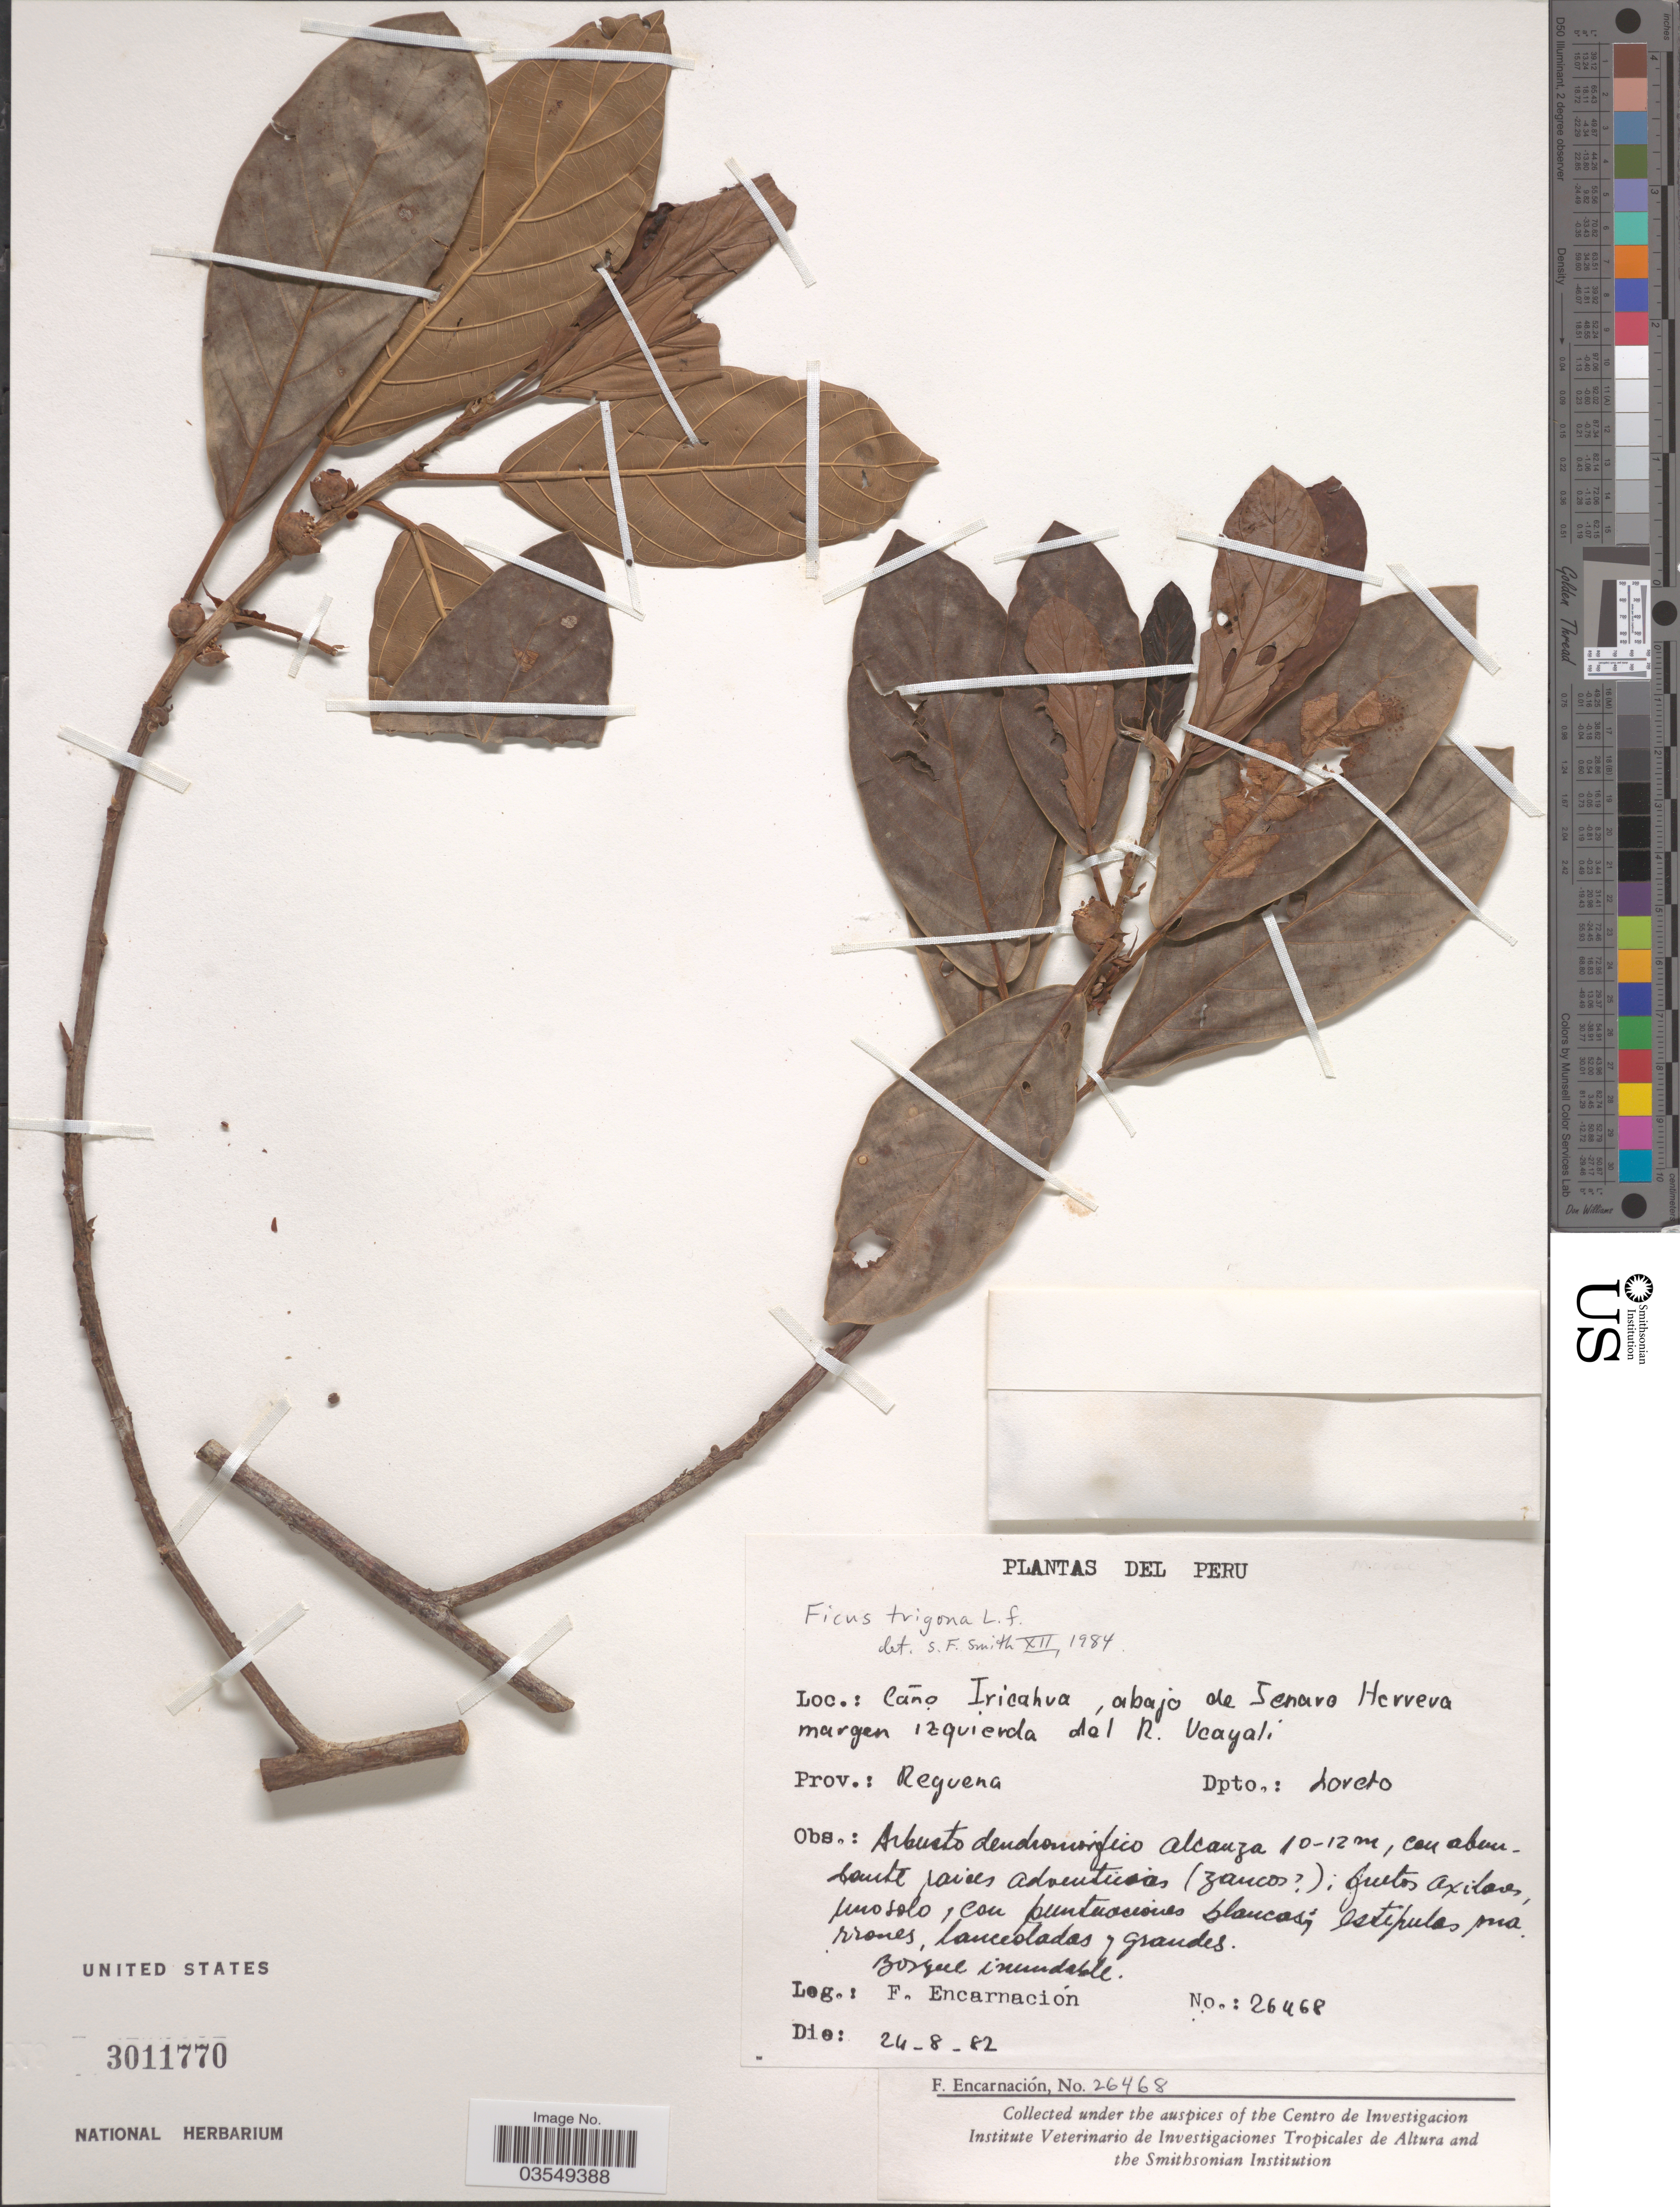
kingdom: Plantae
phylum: Tracheophyta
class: Magnoliopsida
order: Rosales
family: Moraceae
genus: Ficus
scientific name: Ficus trigona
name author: L. f.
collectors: F. Encarnación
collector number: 26468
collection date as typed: Transcribed d/m/y: 24/8/82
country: Peru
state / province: Loreto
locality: Caño Iricahua, abajo de Jenaro Herrera margen izquierda dél R. Ucayali. Prov. Reguena. Dpto.: Loreto.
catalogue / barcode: US 3011770